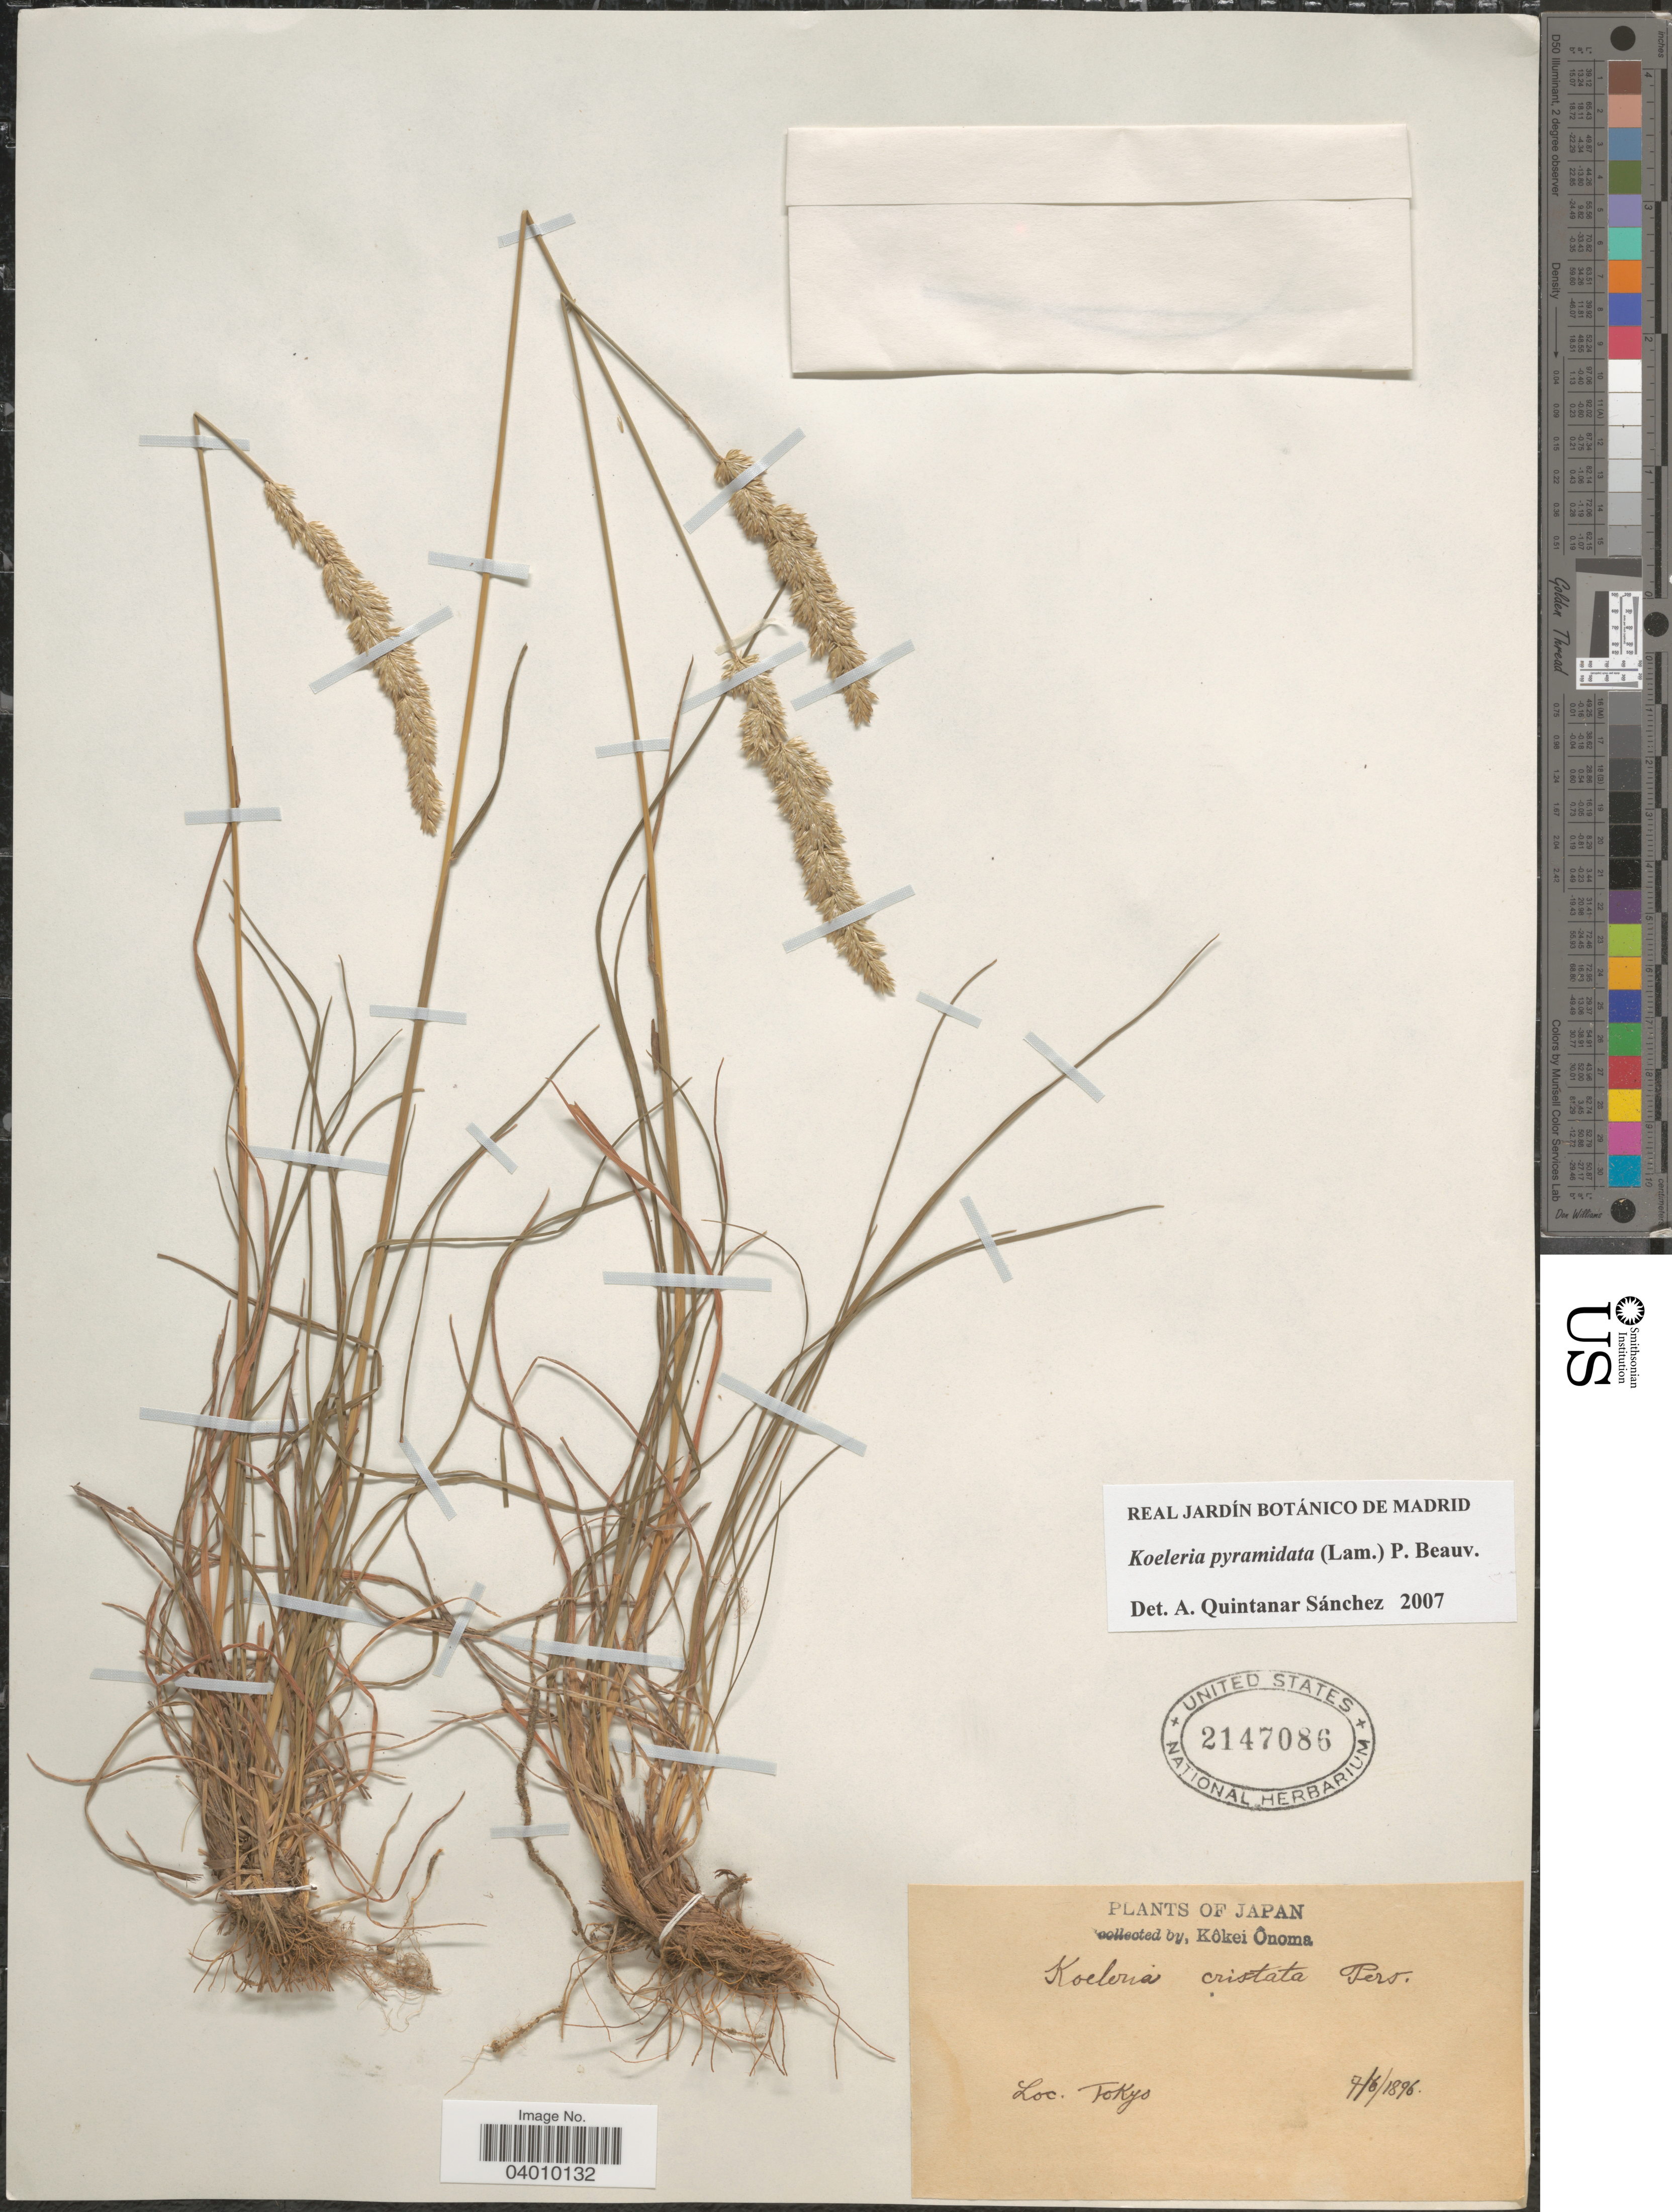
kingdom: Plantae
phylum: Tracheophyta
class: Liliopsida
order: Poales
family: Poaceae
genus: Koeleria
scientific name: Koeleria pyramidata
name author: (Lam.) P. Beauv.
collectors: K. Onoma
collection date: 1896-06-07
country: Japan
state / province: Tokyo, Federal City of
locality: Tokyo.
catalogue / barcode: US 2147086